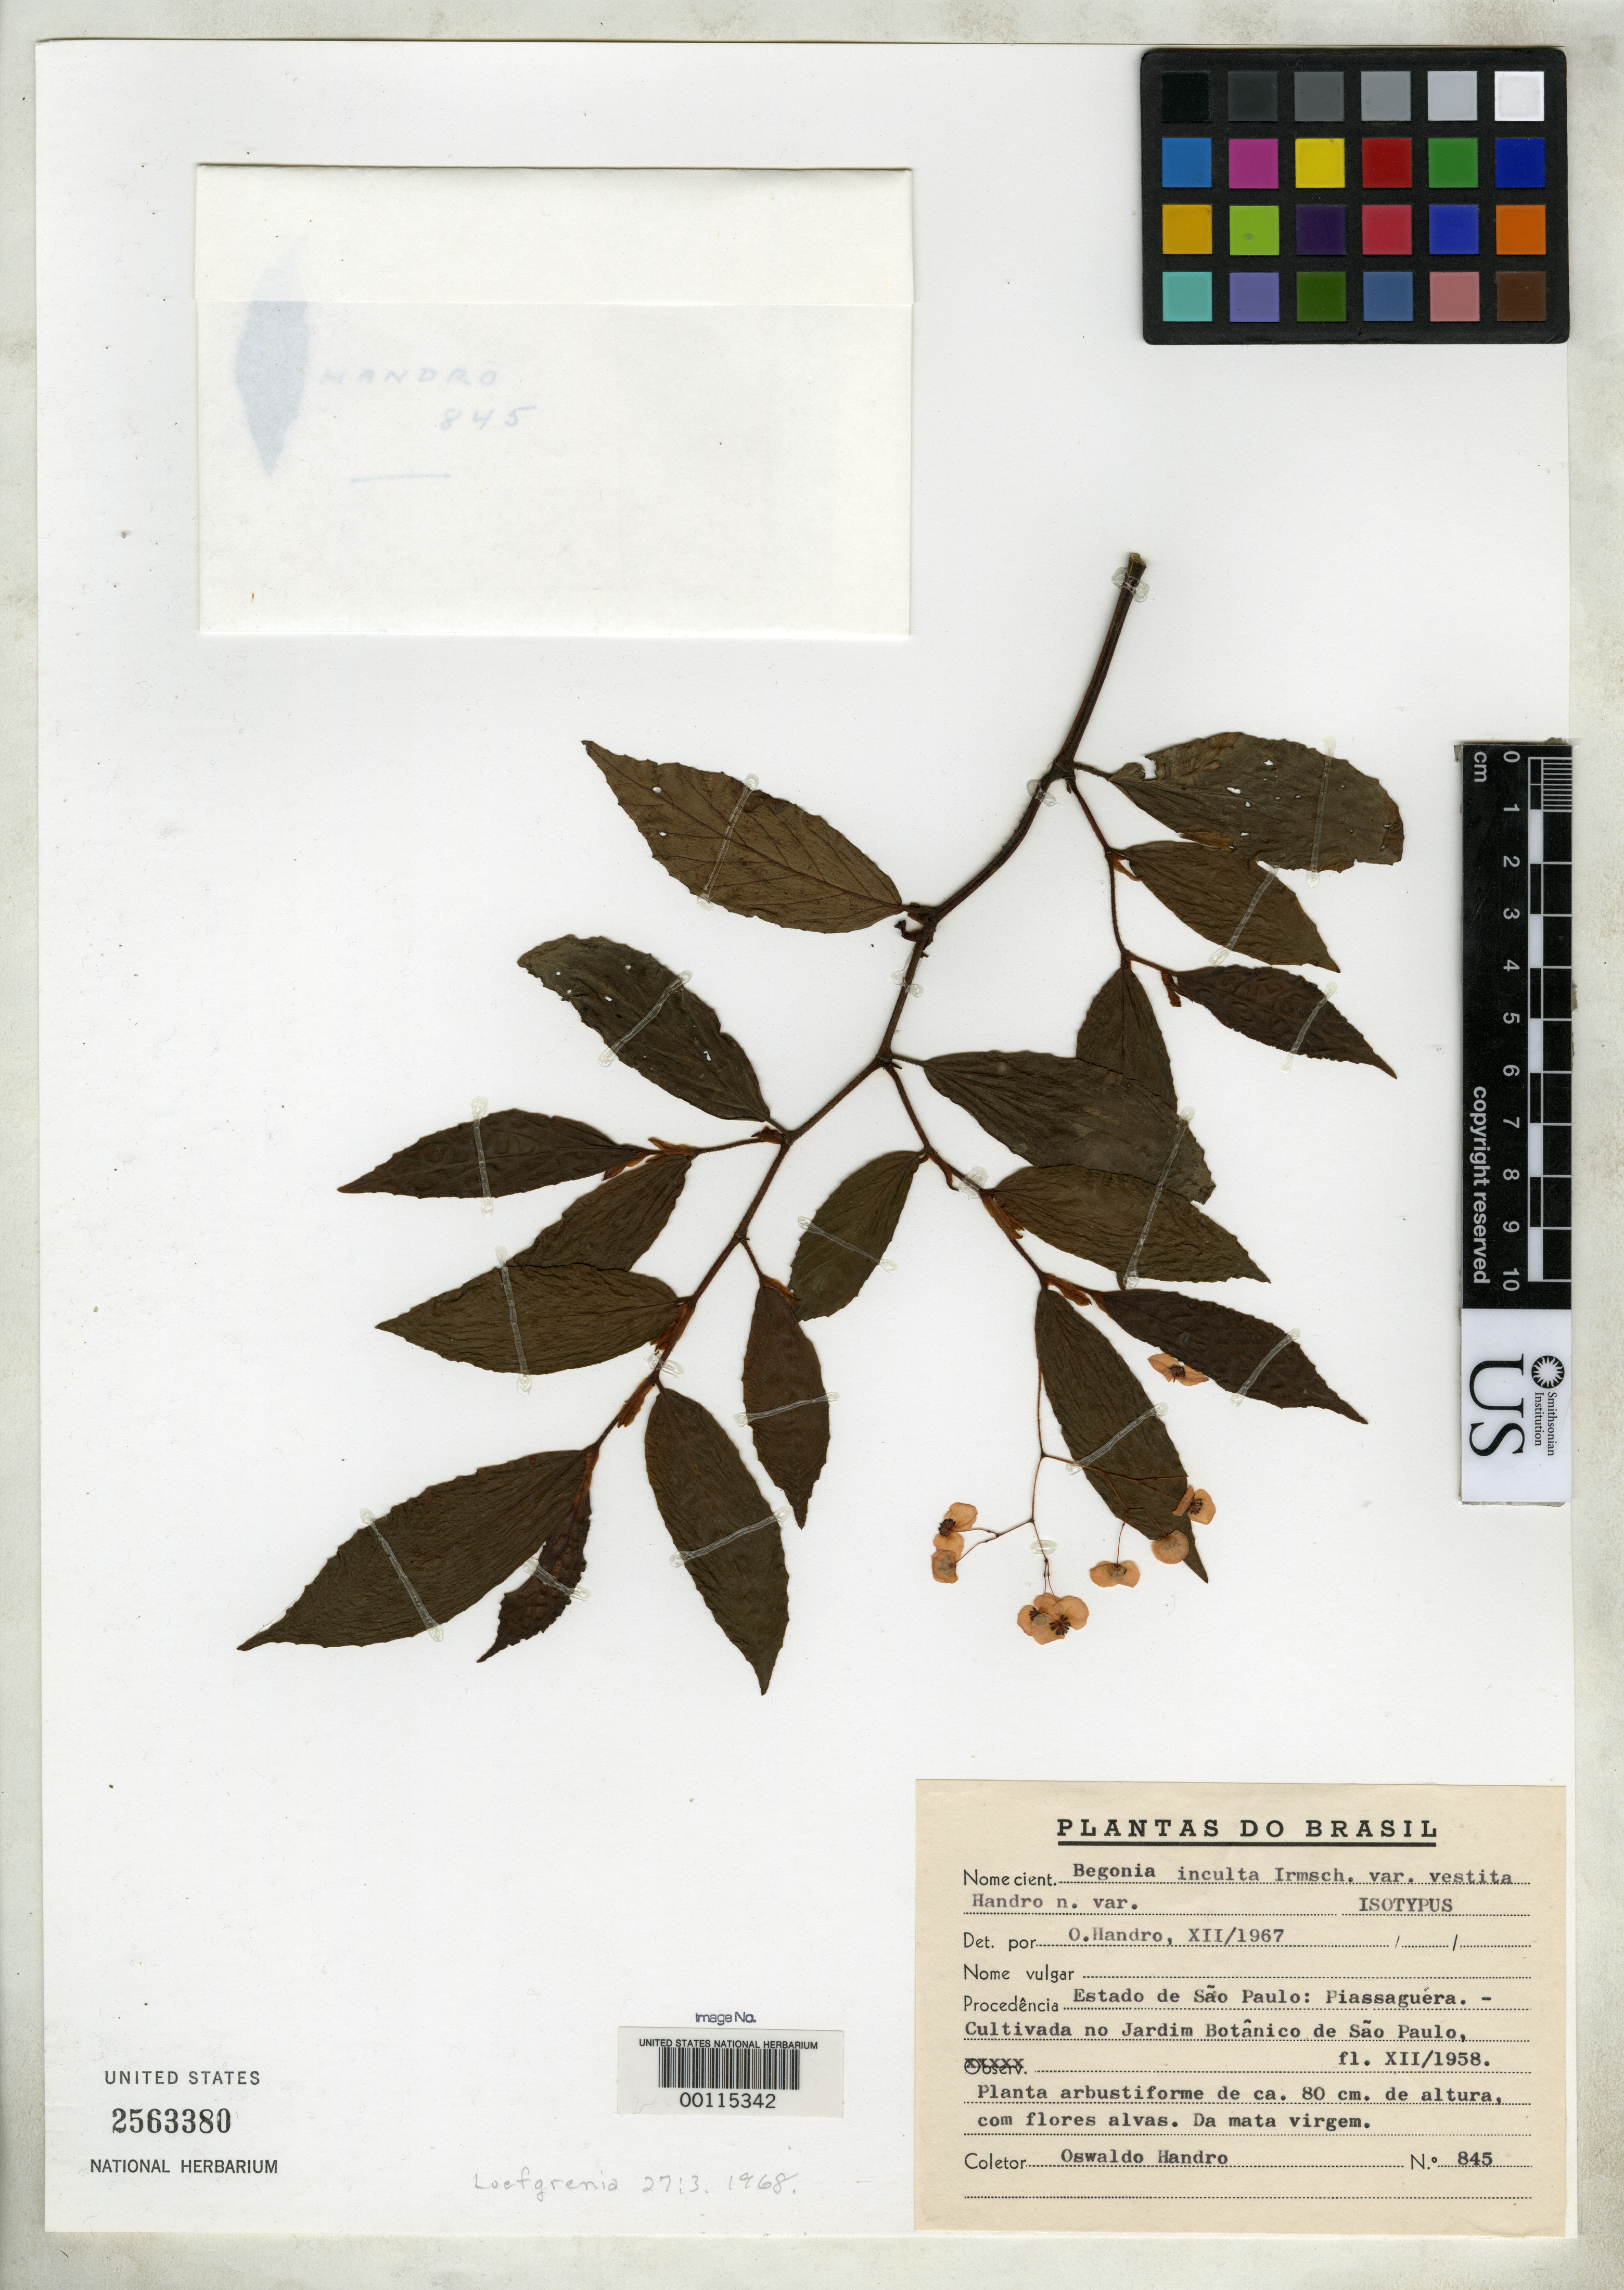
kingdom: Plantae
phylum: Tracheophyta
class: Magnoliopsida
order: Cucurbitales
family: Begoniaceae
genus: Begonia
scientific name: Begonia inculta var. vestita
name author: Handro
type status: Isotype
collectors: O. Handro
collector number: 845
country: Brazil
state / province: São Paulo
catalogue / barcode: US 2563380